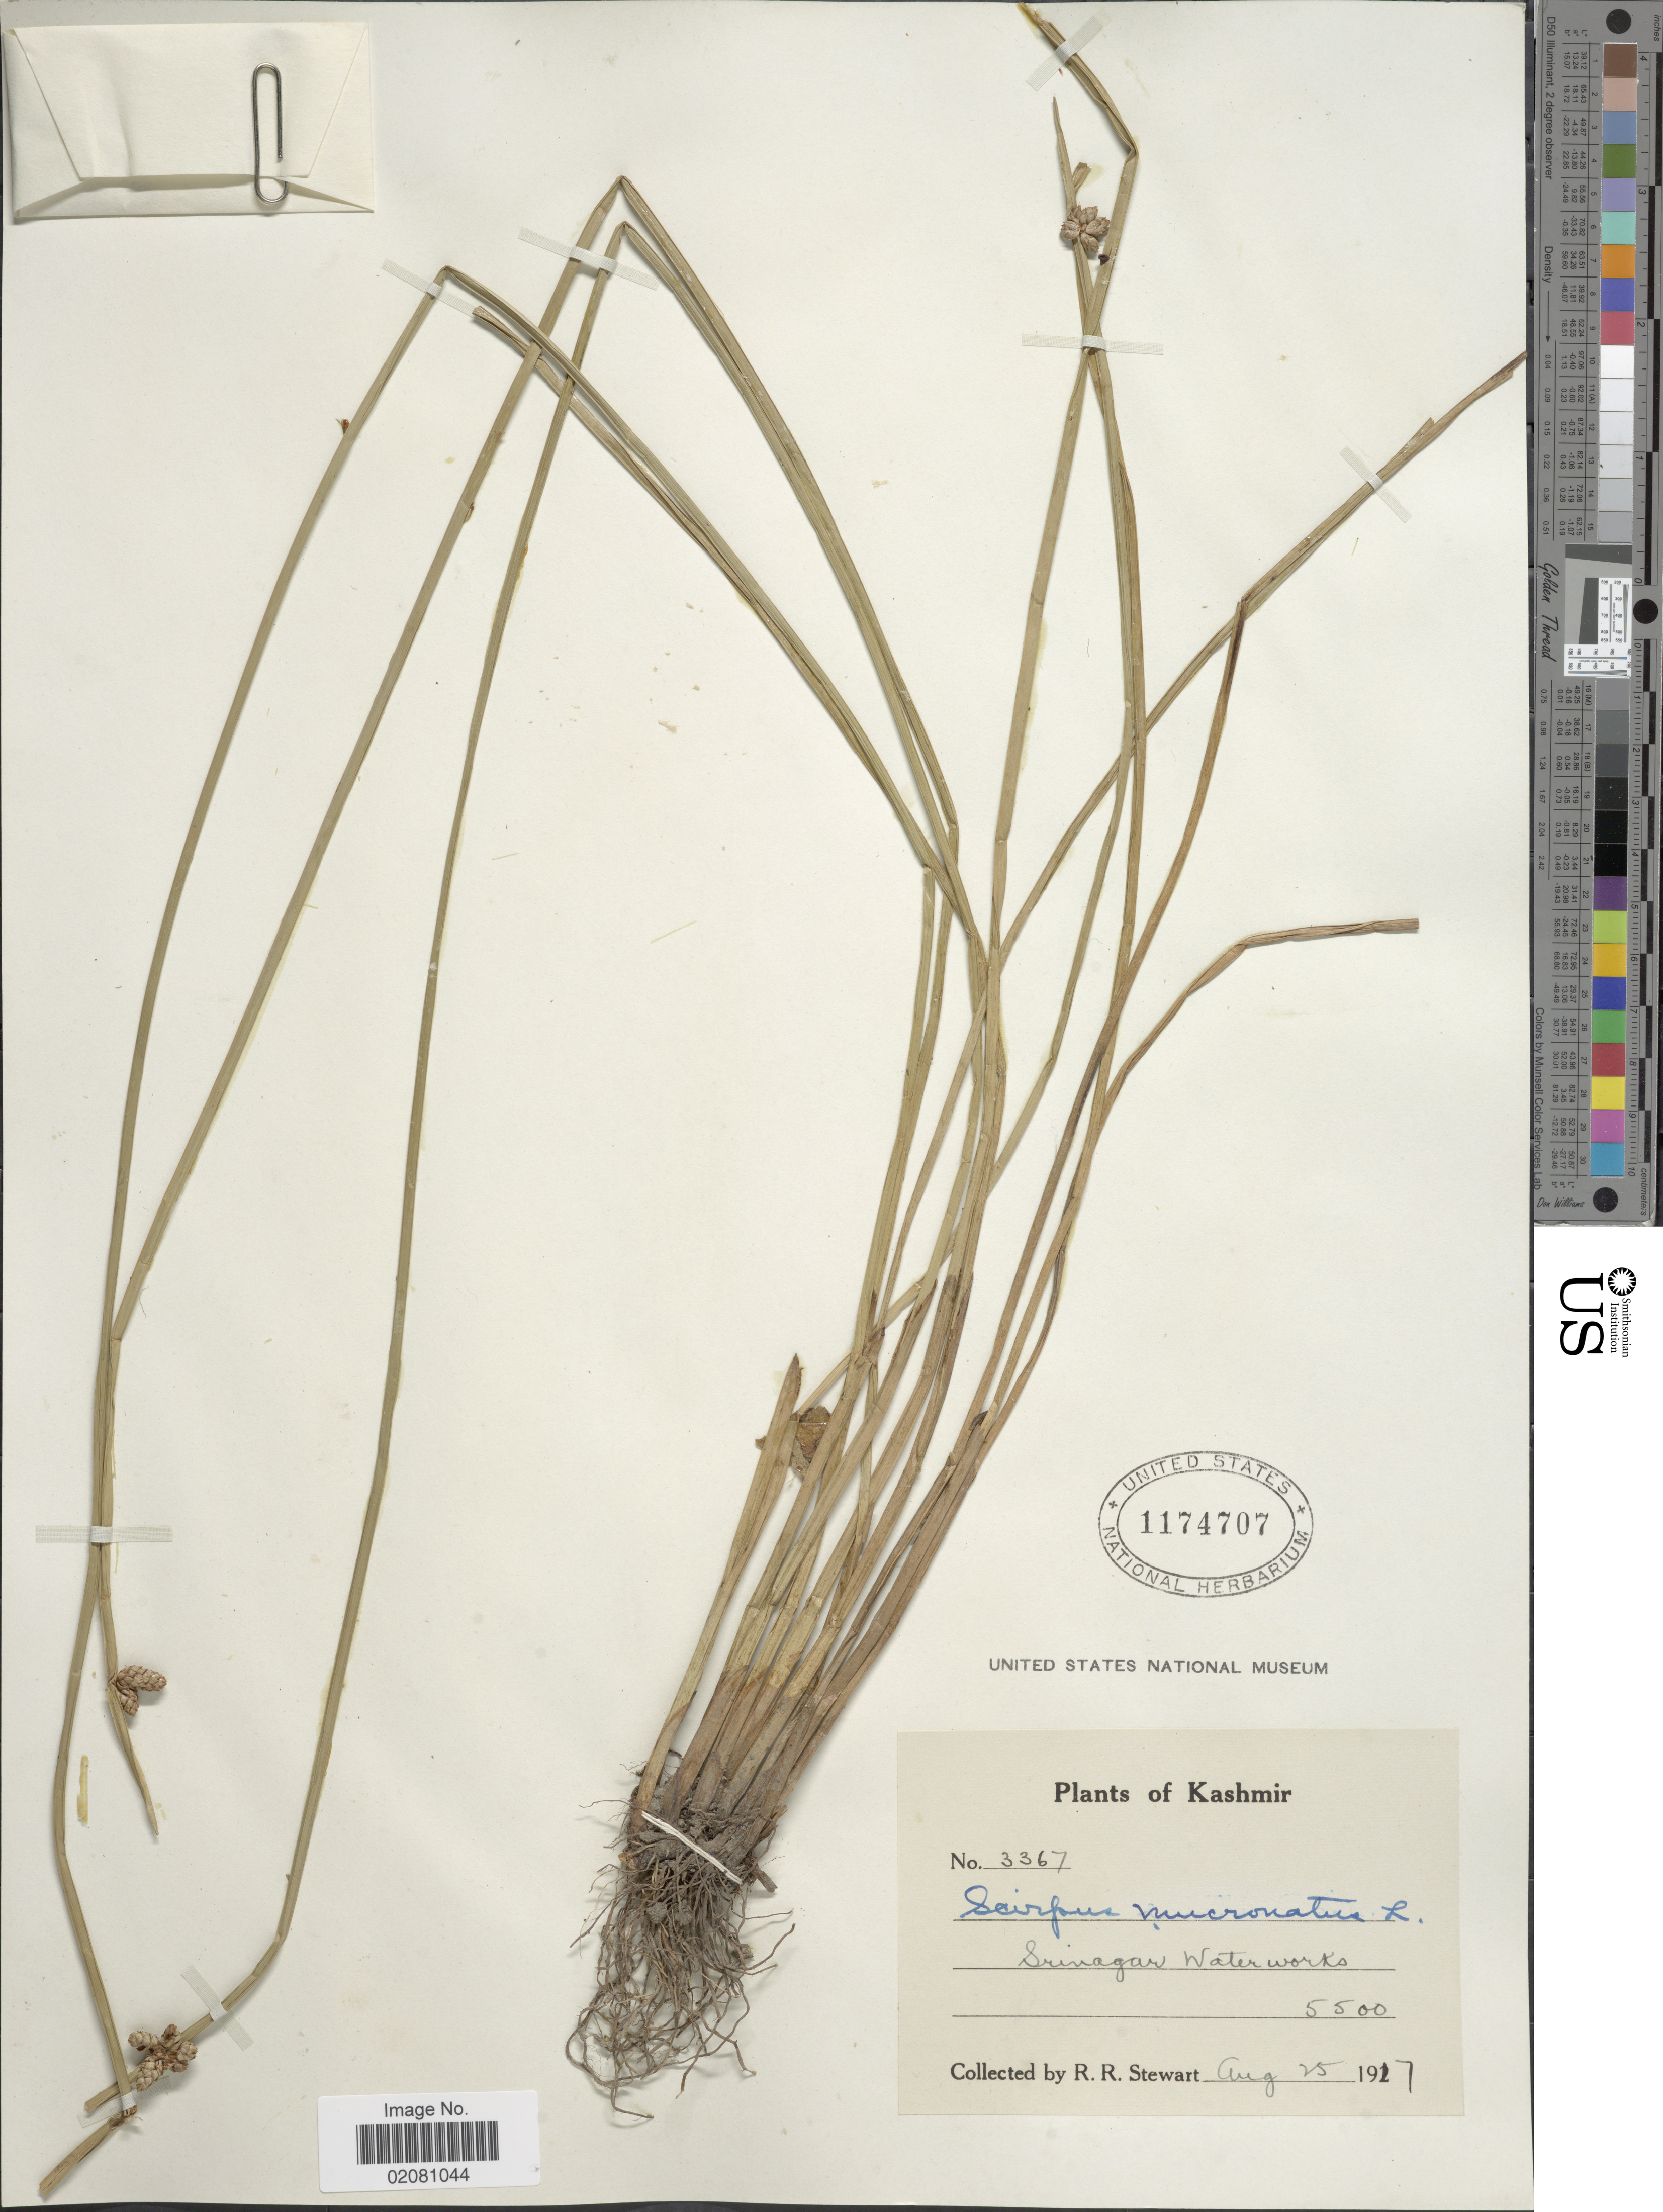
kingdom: Plantae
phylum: Tracheophyta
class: Liliopsida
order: Poales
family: Cyperaceae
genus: Schoenoplectus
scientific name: Schoenoplectus mucronatus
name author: (L.) Palla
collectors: R. R. Stewart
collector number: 3367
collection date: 1917-08-25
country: India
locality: Kashmir, Srinagar Water works.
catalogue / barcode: US 1174707